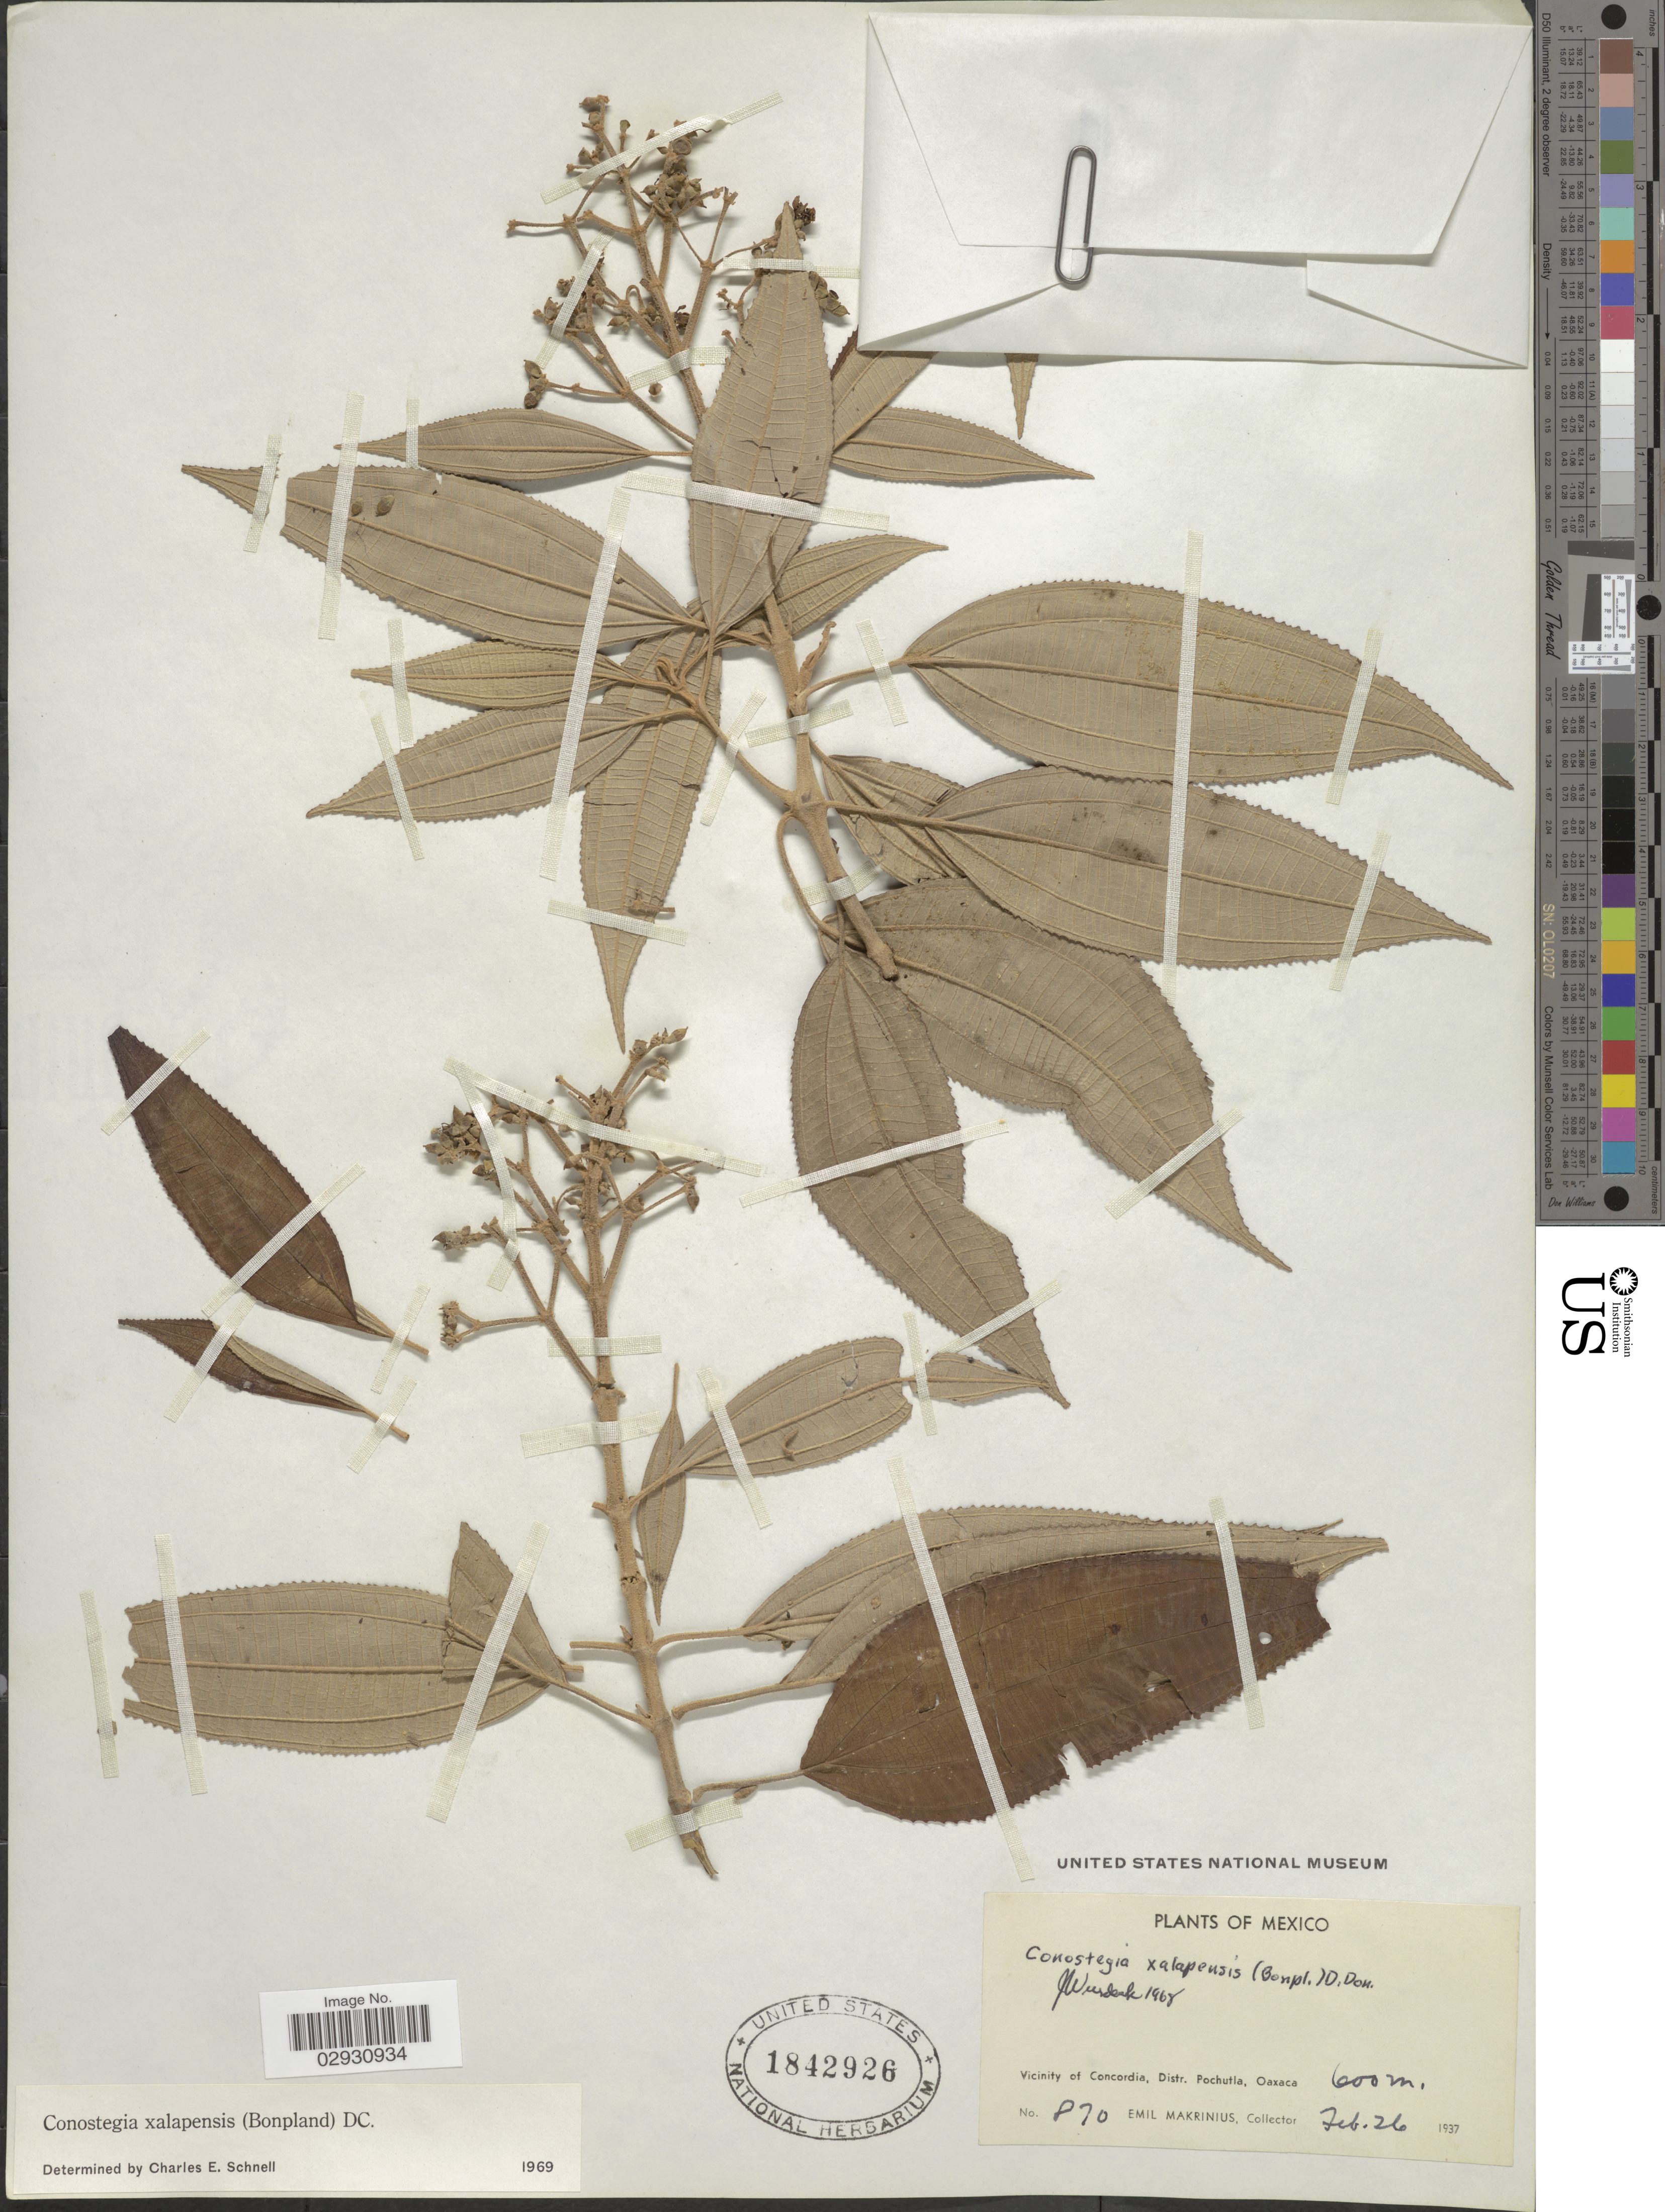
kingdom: Plantae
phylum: Tracheophyta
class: Magnoliopsida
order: Myrtales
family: Melastomataceae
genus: Conostegia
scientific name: Conostegia quadrangularis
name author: Schltdl. ex Steud.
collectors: E. Makrinius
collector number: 870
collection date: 1937-02-26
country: Mexico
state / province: Oaxaca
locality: Vicinity of Concordia, Distr. Pochutla.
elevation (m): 600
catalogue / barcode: US 1842926